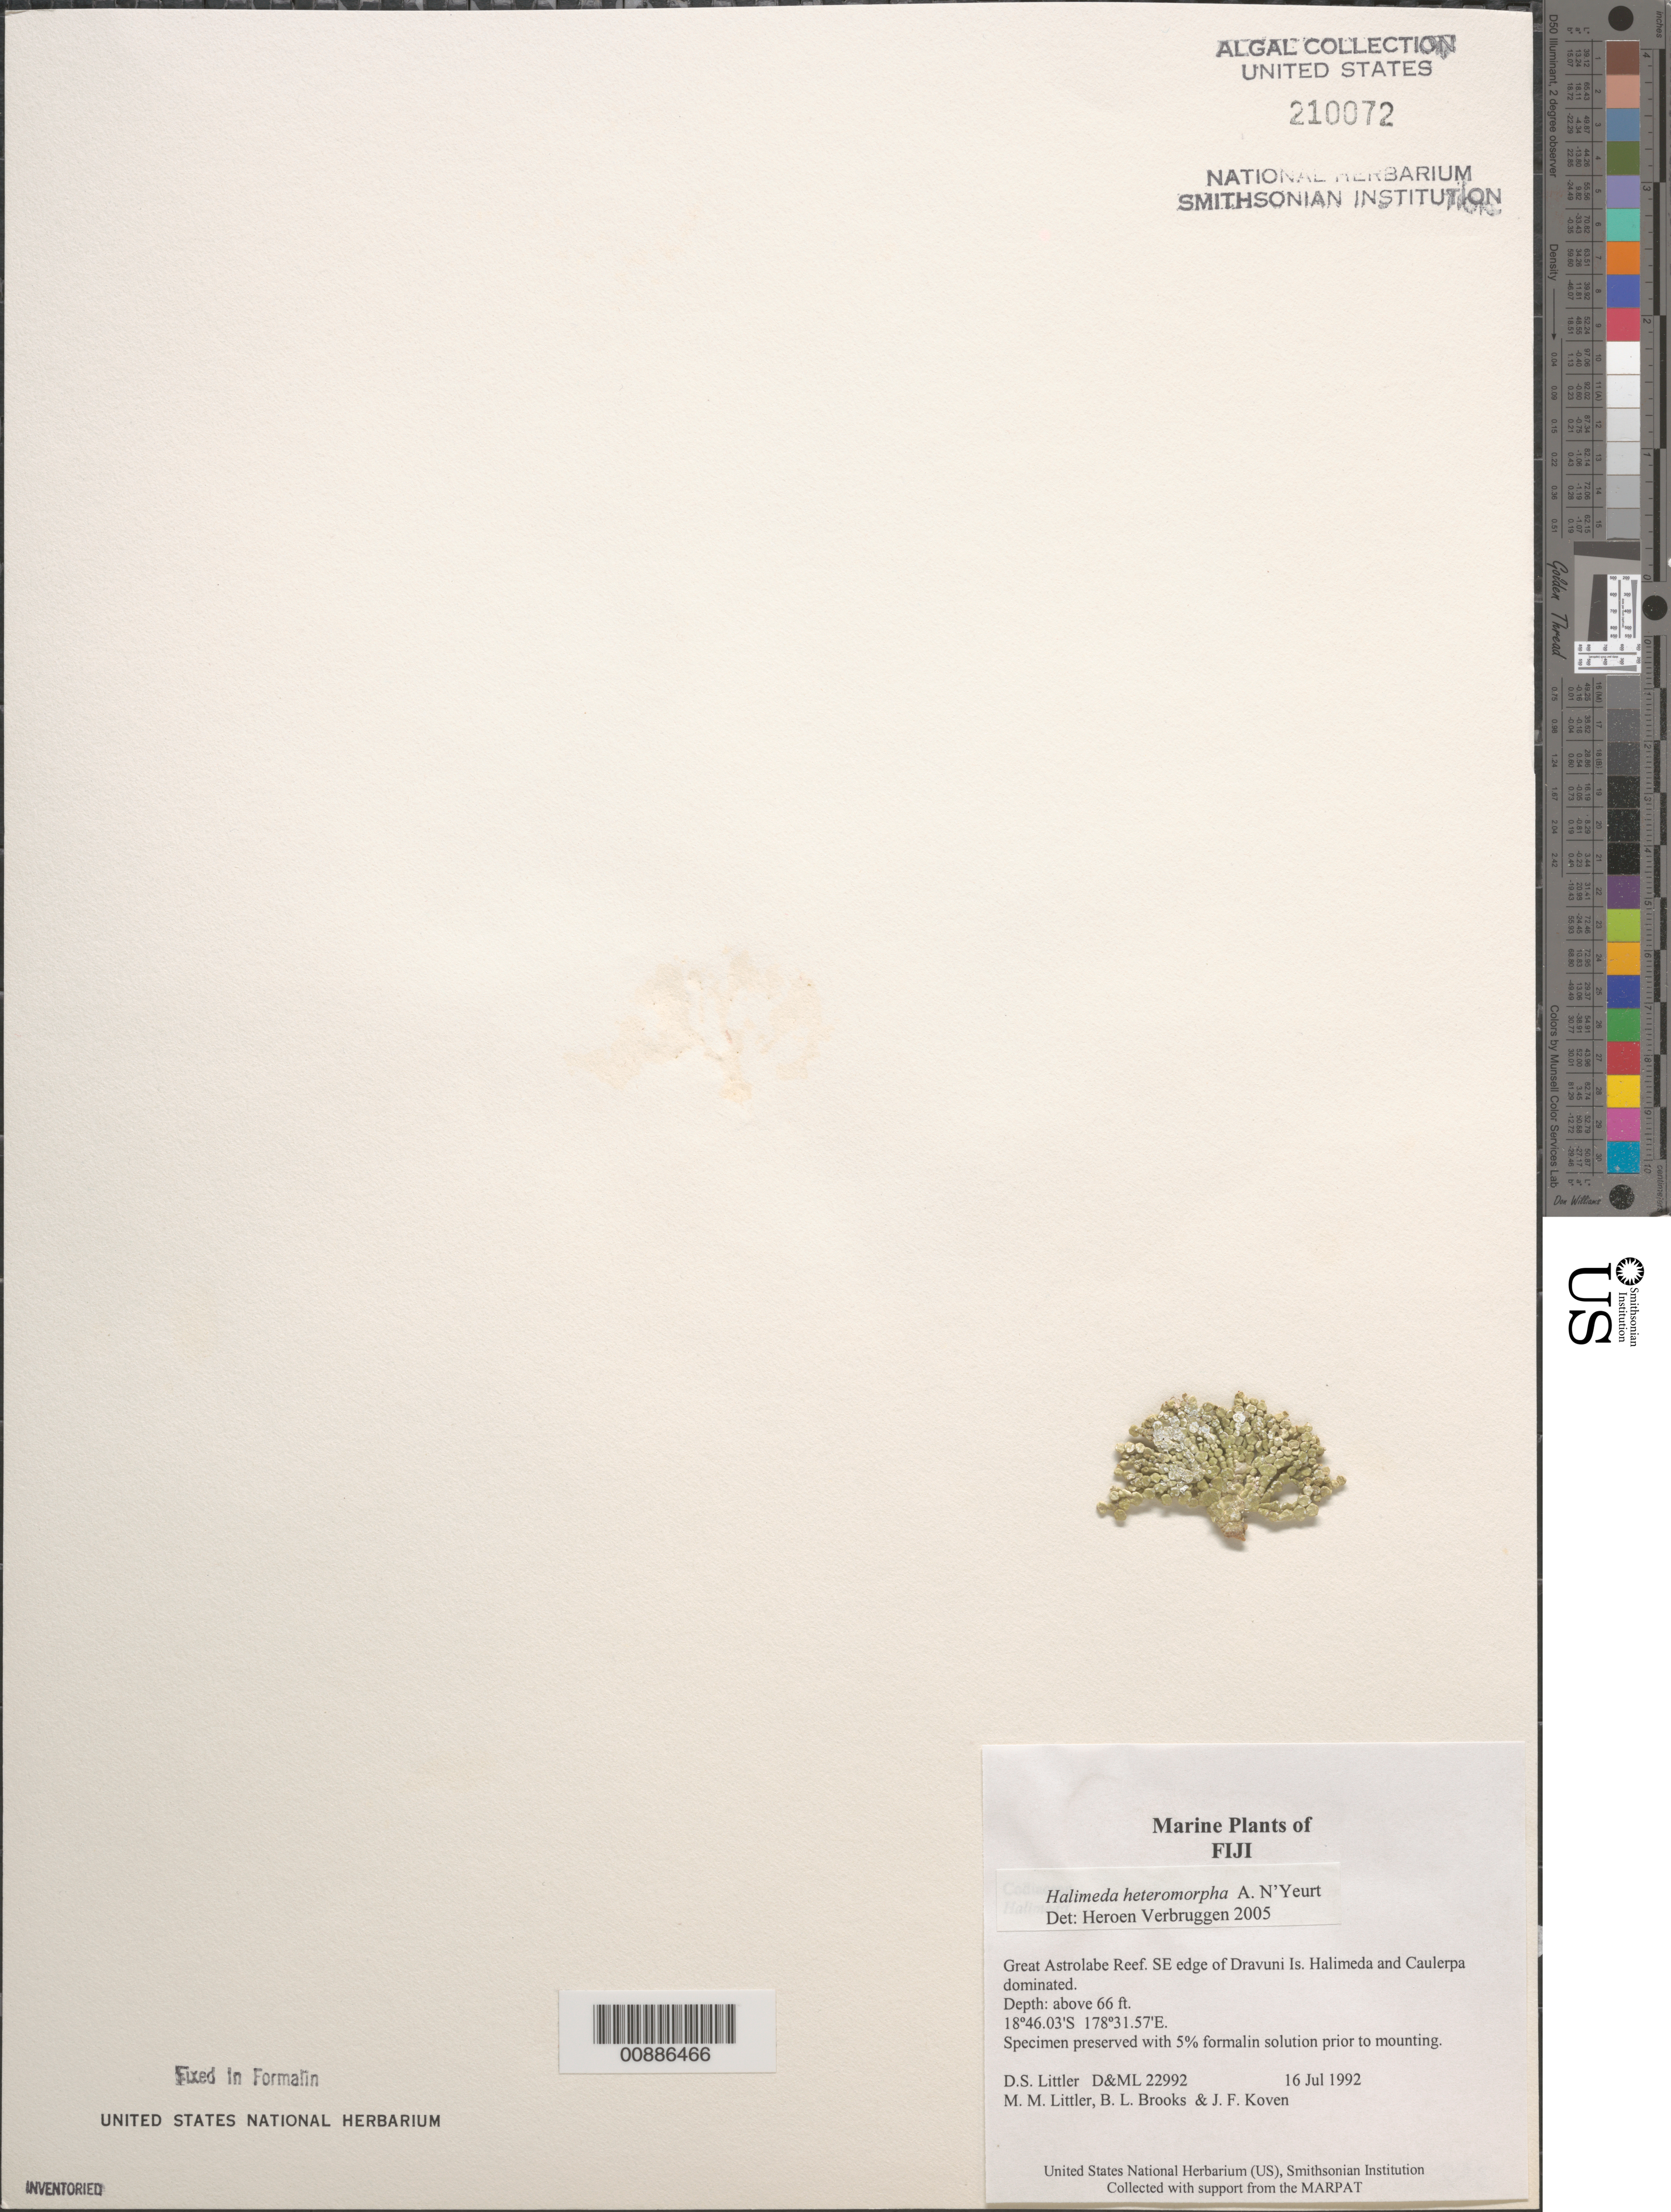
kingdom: Plantae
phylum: Chlorophyta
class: Ulvophyceae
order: Bryopsidales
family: Halimedaceae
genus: Halimeda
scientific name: Halimeda heteromorpha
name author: N'Yeurt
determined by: Verbruggen, H.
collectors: D. S. Littler, M. M. Littler, B. Brooks & J. Koven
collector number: D&ML 22992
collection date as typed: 16 Jul 1992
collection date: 1992-07-16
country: Fiji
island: Dravuni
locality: Great Astrolabe Reef, southeast edge of island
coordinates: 18 46.03'S, 178 31.57'E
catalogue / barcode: US 210072